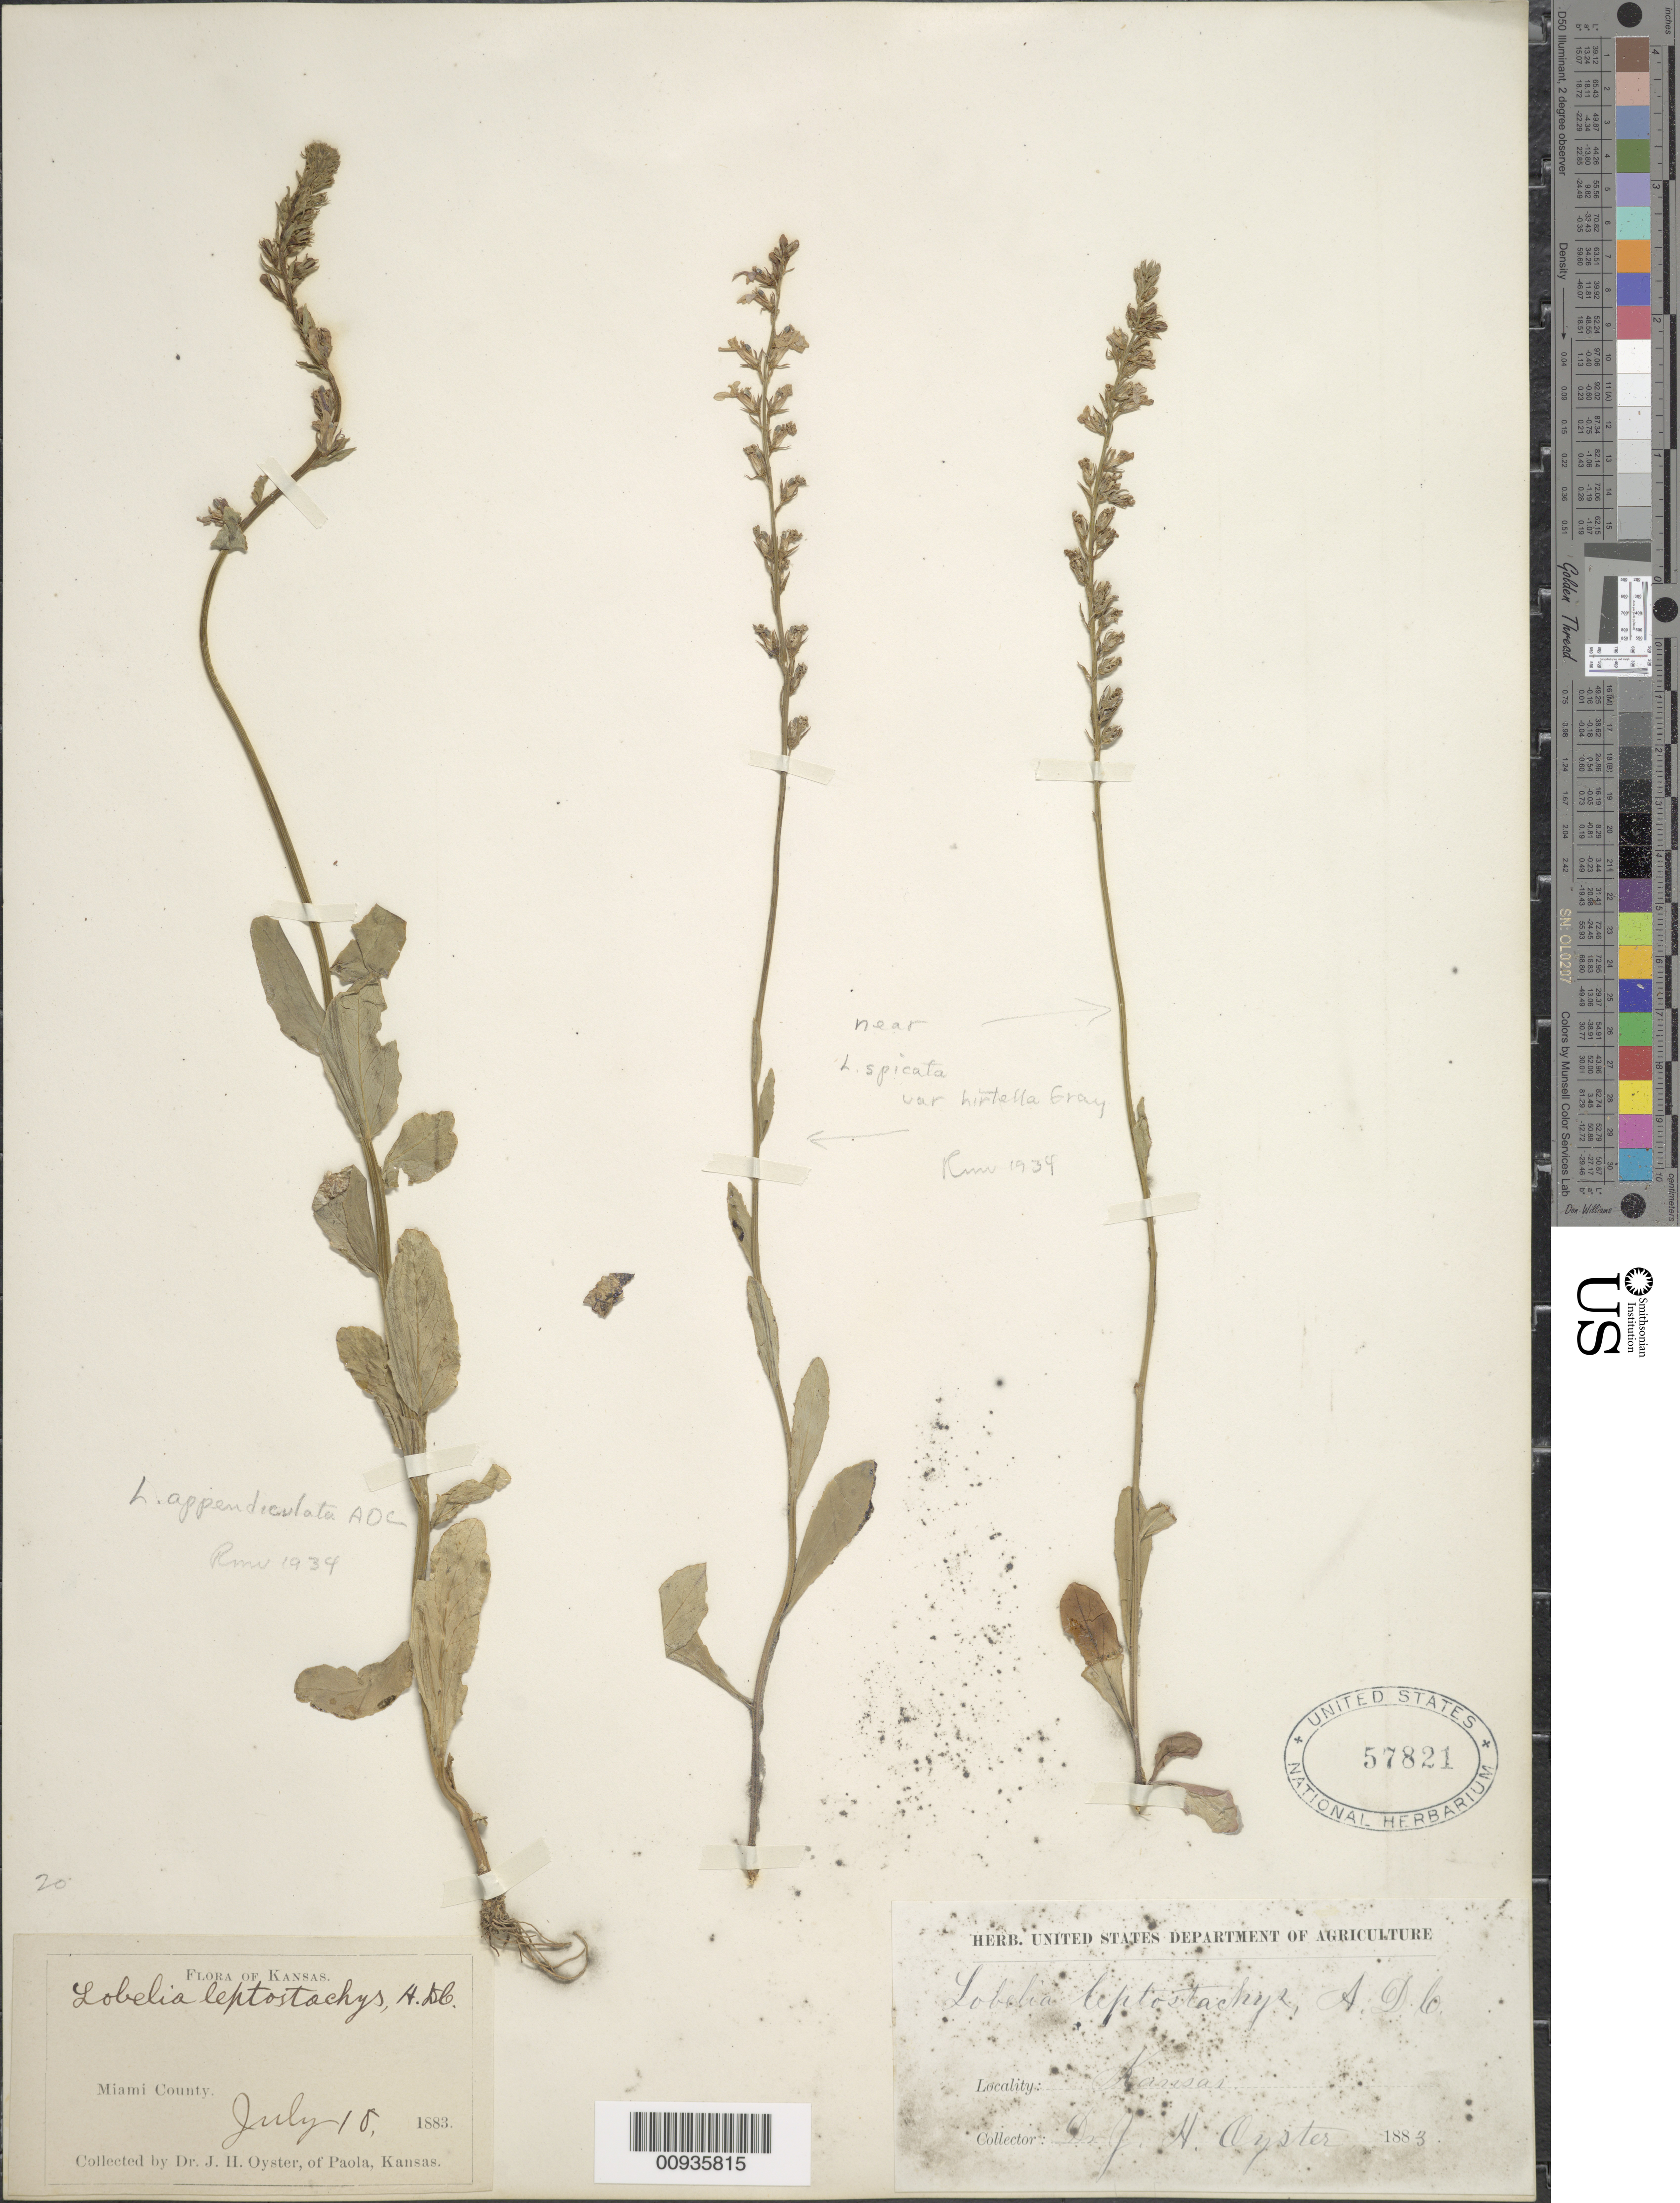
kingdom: Plantae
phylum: Tracheophyta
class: Magnoliopsida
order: Asterales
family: Campanulaceae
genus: Lobelia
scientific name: Lobelia appendiculata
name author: A. DC.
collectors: J. H. Oyster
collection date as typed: July 18, 1883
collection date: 1883-07-18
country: United States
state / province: Kansas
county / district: Miami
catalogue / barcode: US 57821